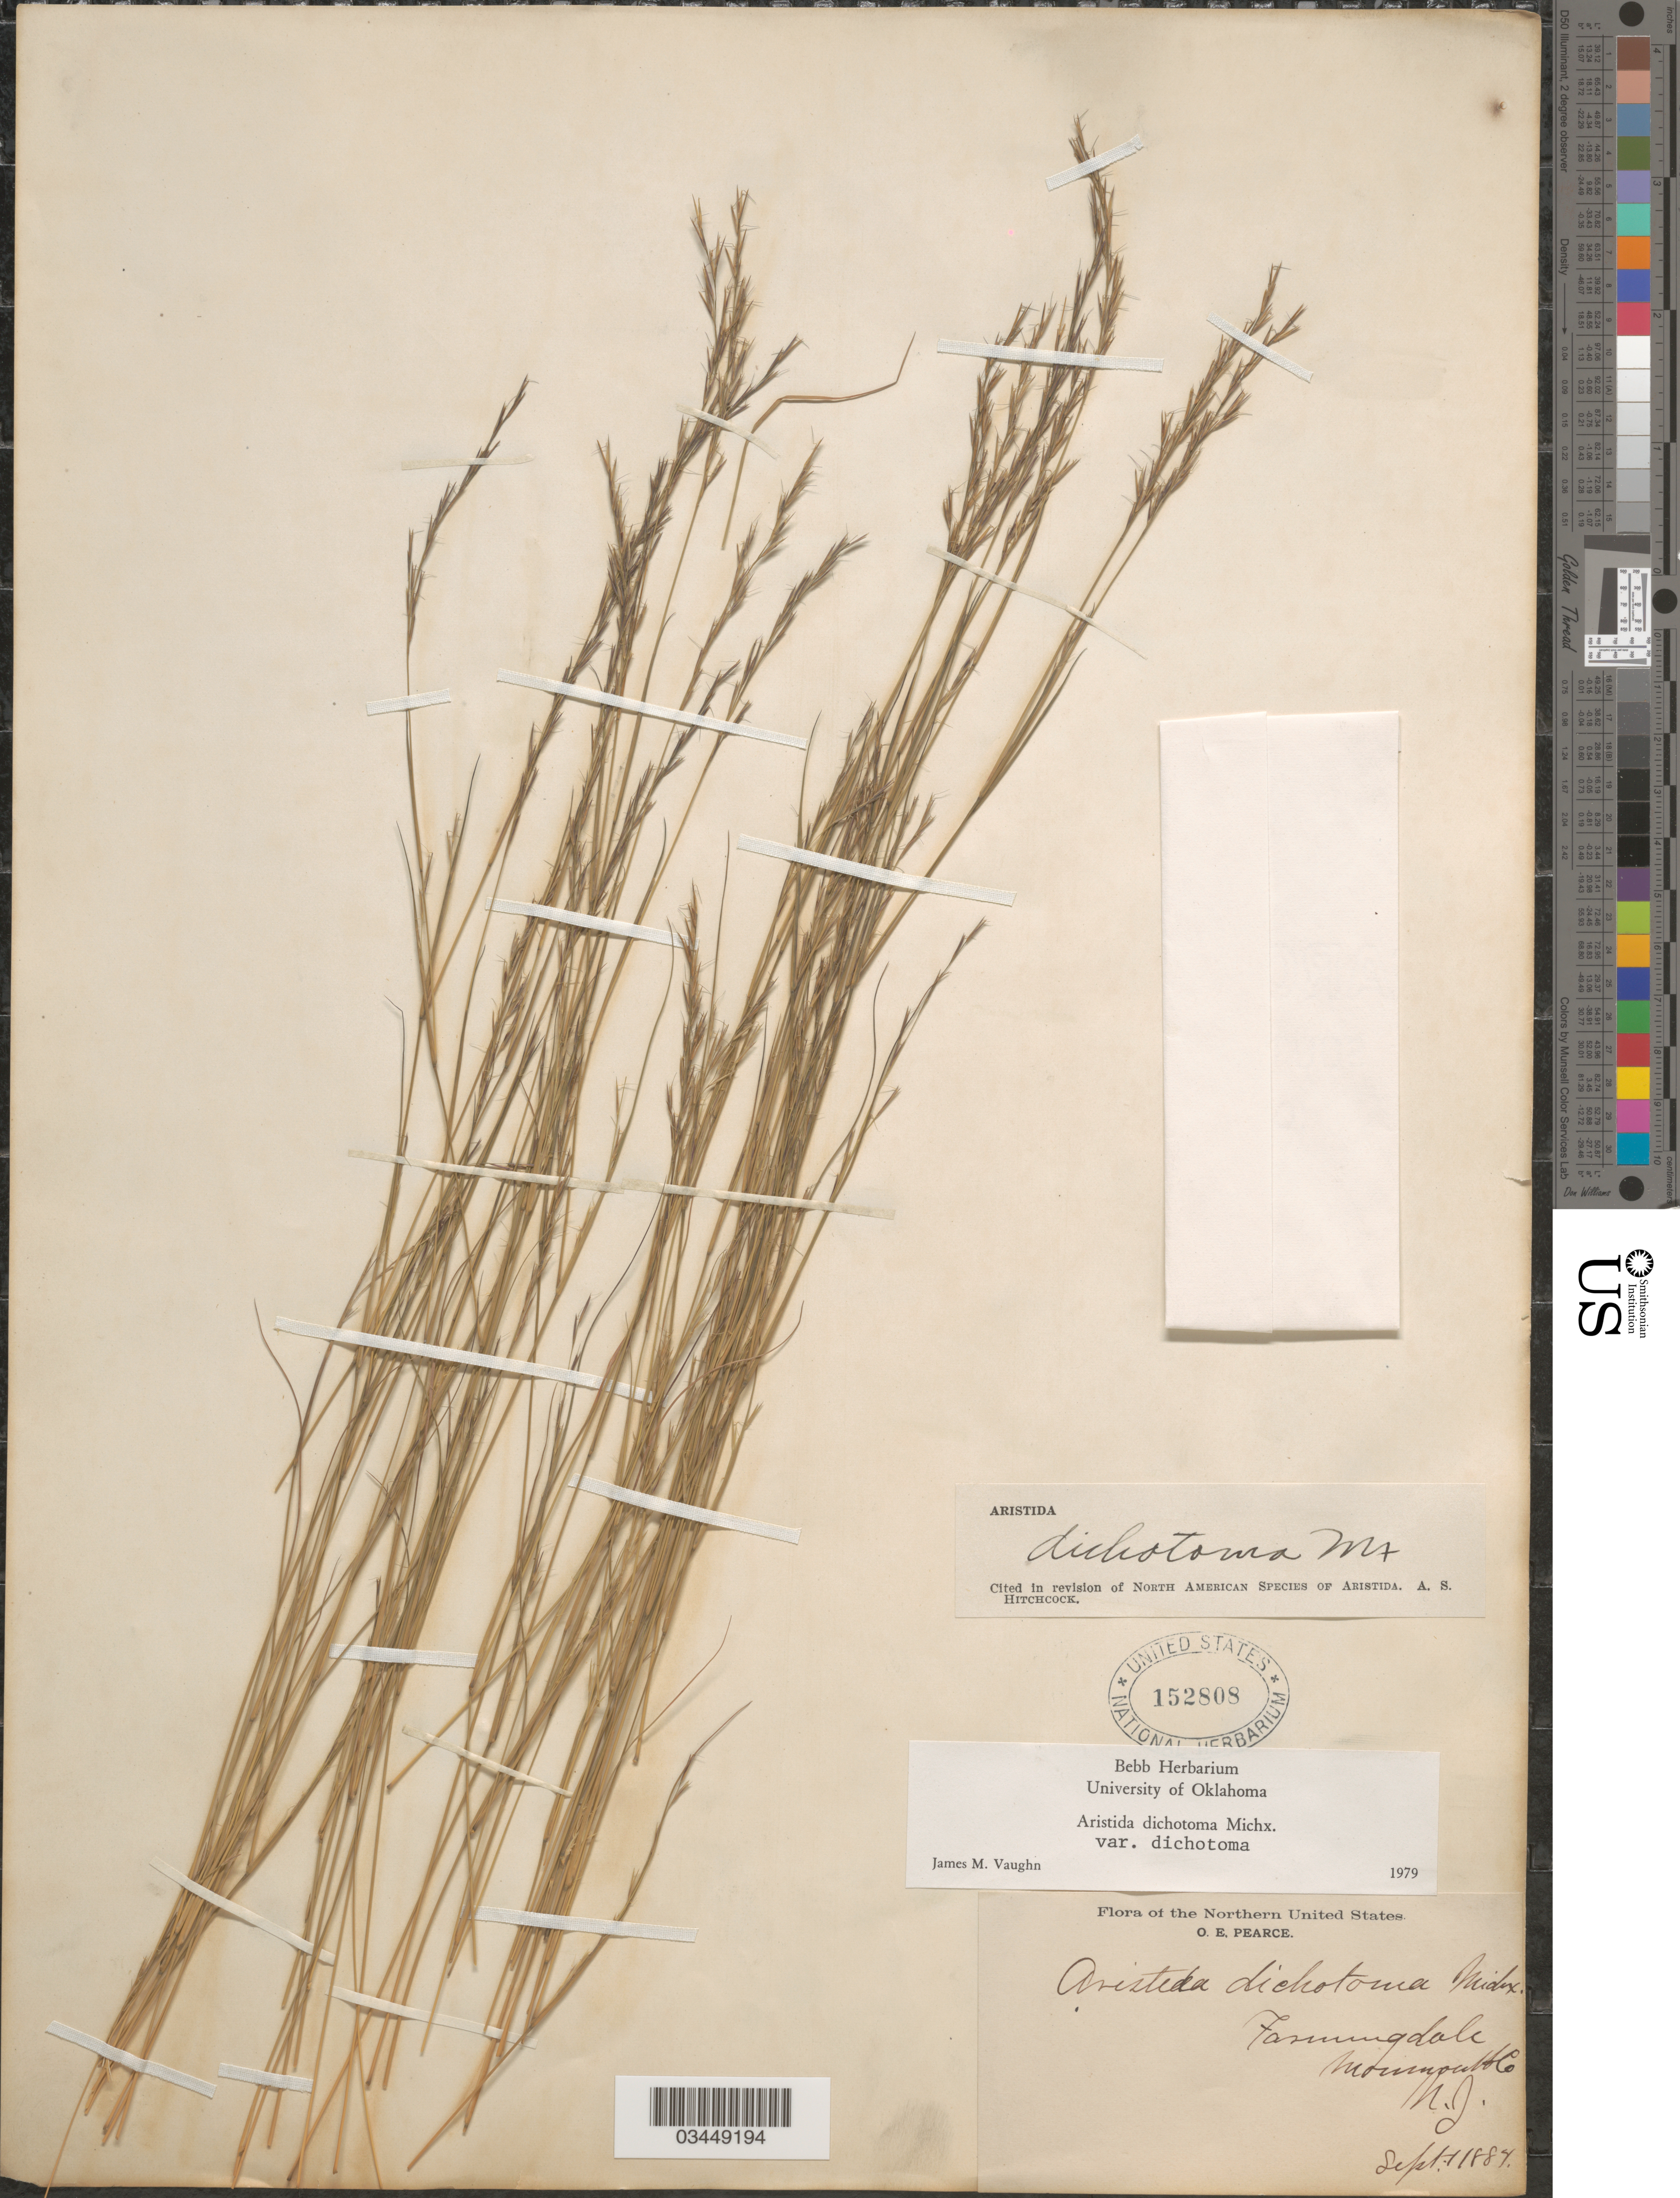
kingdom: Plantae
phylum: Tracheophyta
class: Liliopsida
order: Poales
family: Poaceae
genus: Aristida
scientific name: Aristida dichotoma var. dichotoma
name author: Michx.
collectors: O. E. Pearce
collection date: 1884-09-01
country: United States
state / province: New Jersey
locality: Northern United States. Farmingdale, Monmouth Co.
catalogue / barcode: US 152808